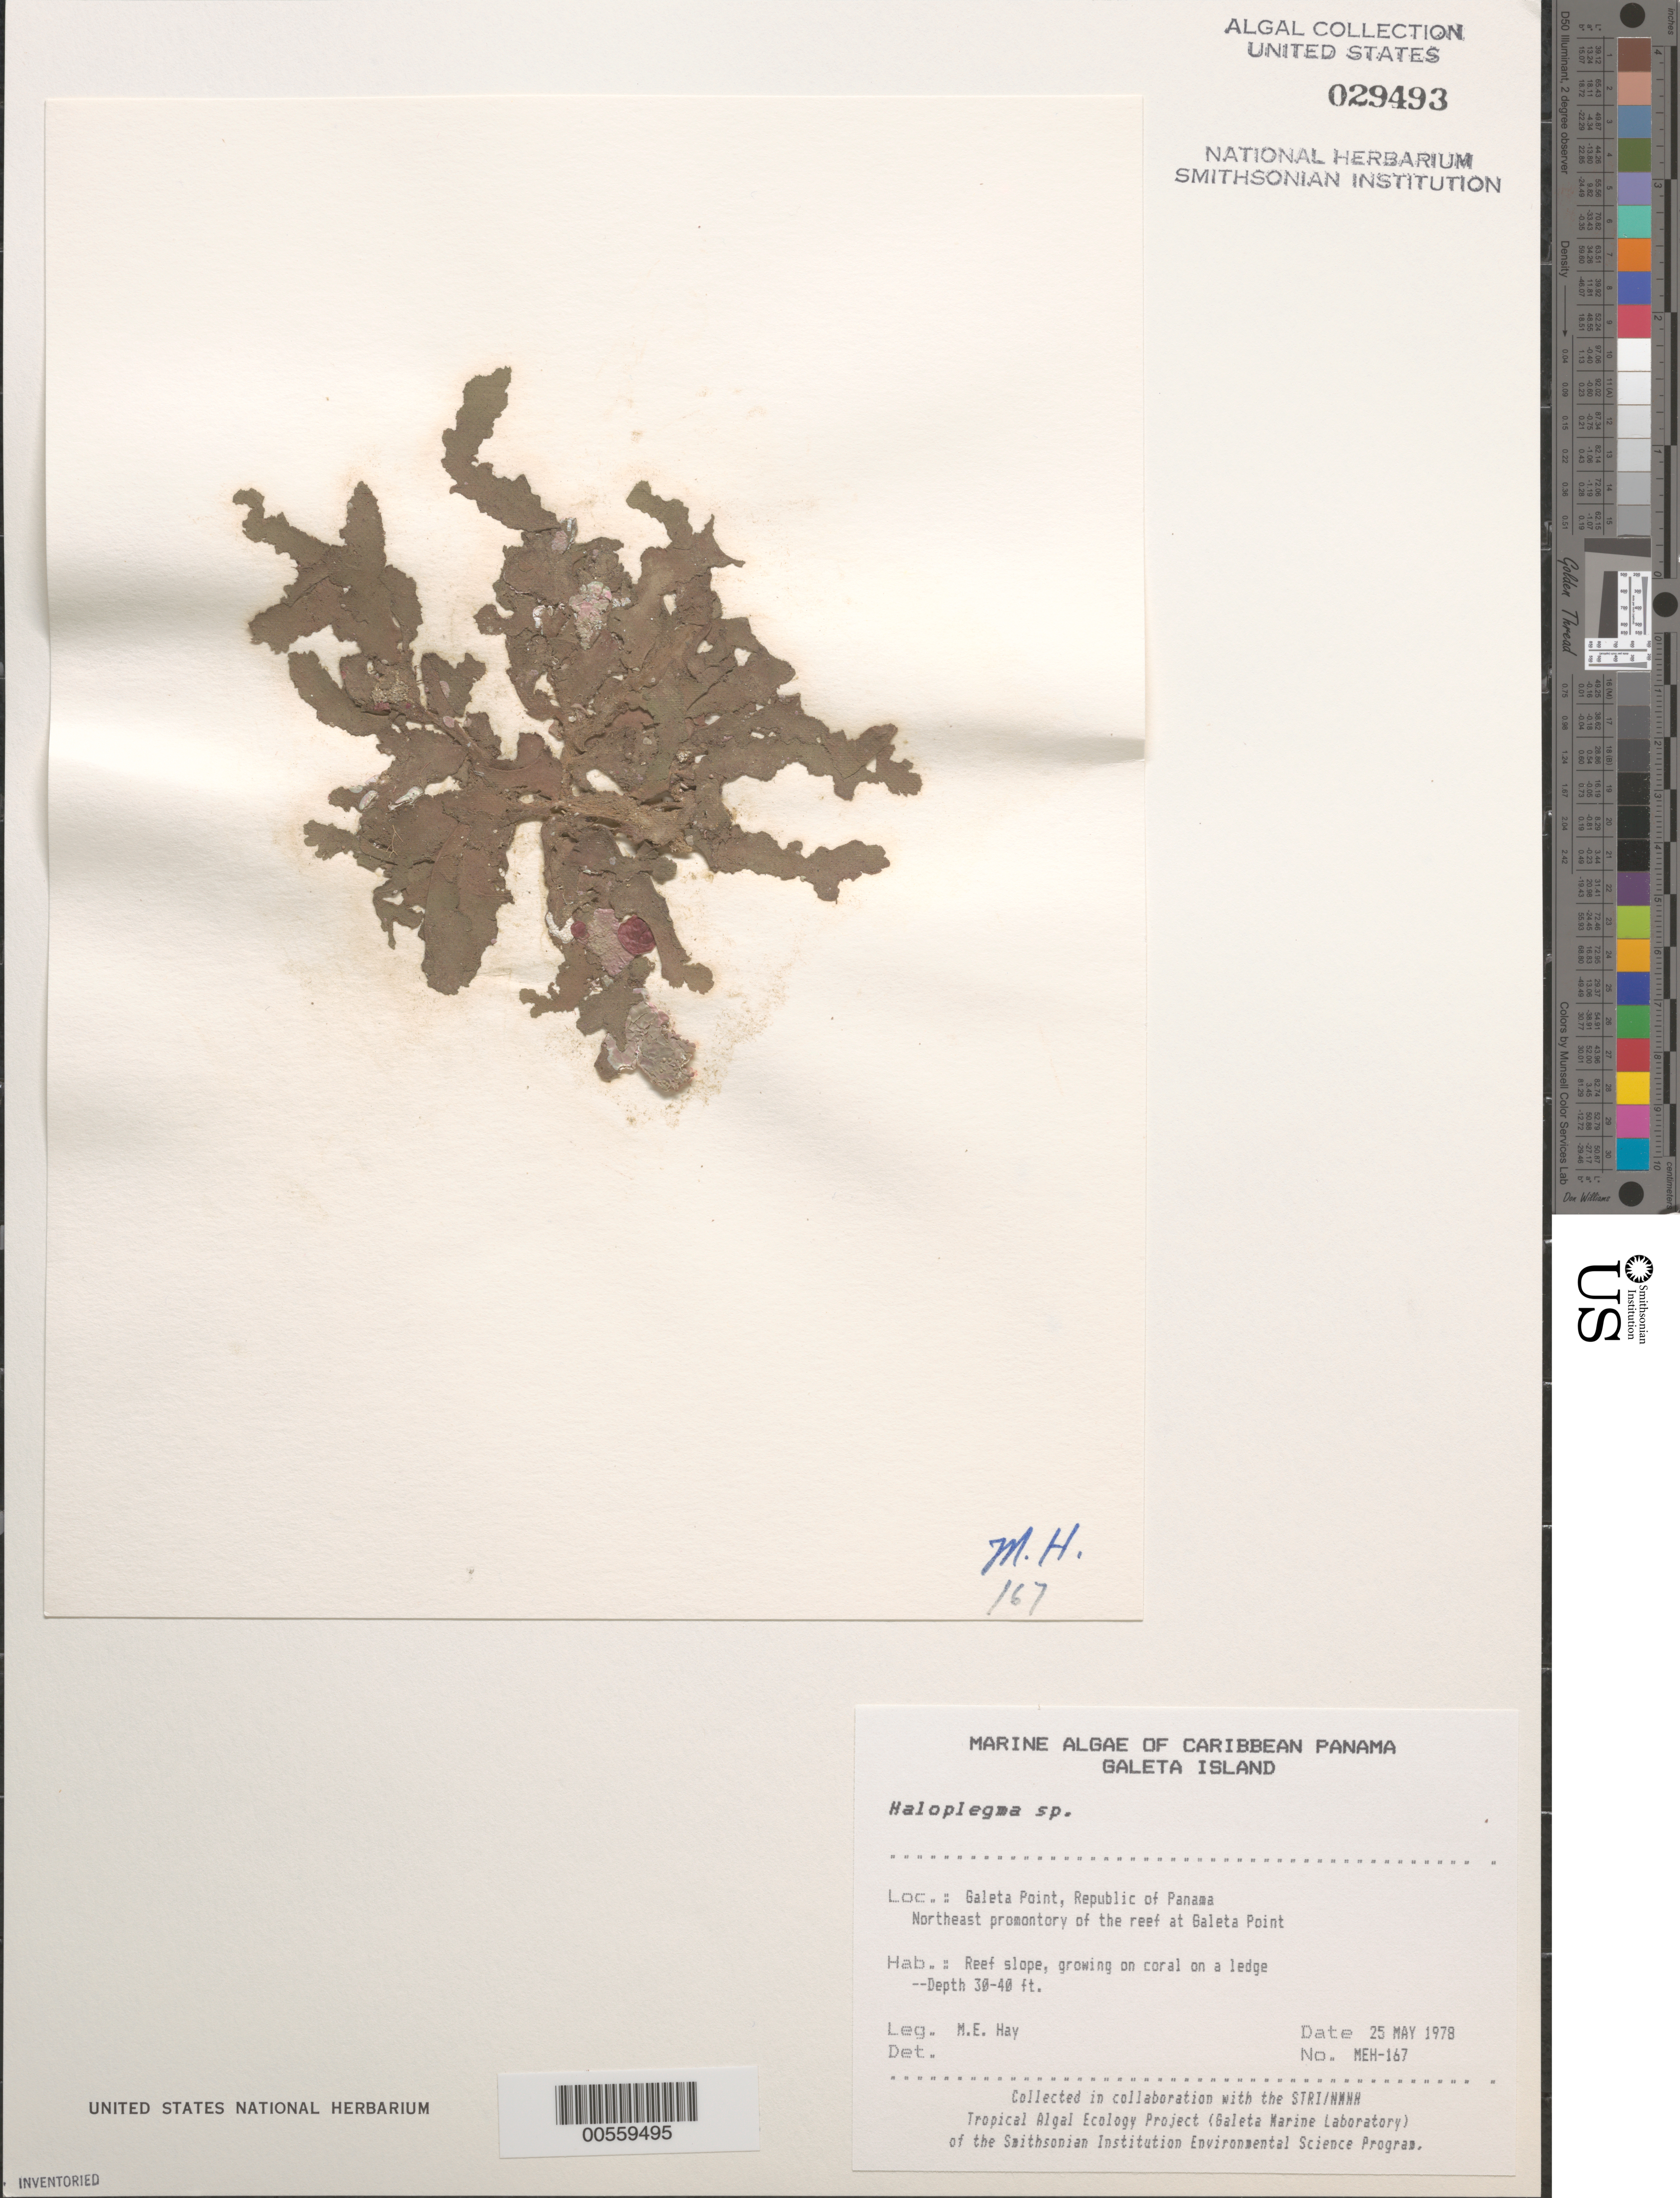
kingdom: Plantae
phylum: Rhodophyta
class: Florideophyceae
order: Ceramiales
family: Wrangeliaceae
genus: Haloplegma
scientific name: Haloplegma sp.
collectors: M. E. Hay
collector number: MEH-167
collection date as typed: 25 May 1978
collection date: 1978-05-25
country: Panama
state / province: Colón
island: Galeta Island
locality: Galeta Point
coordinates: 9 24' 18" N, 79 51' 48.5" W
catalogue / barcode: US 29493